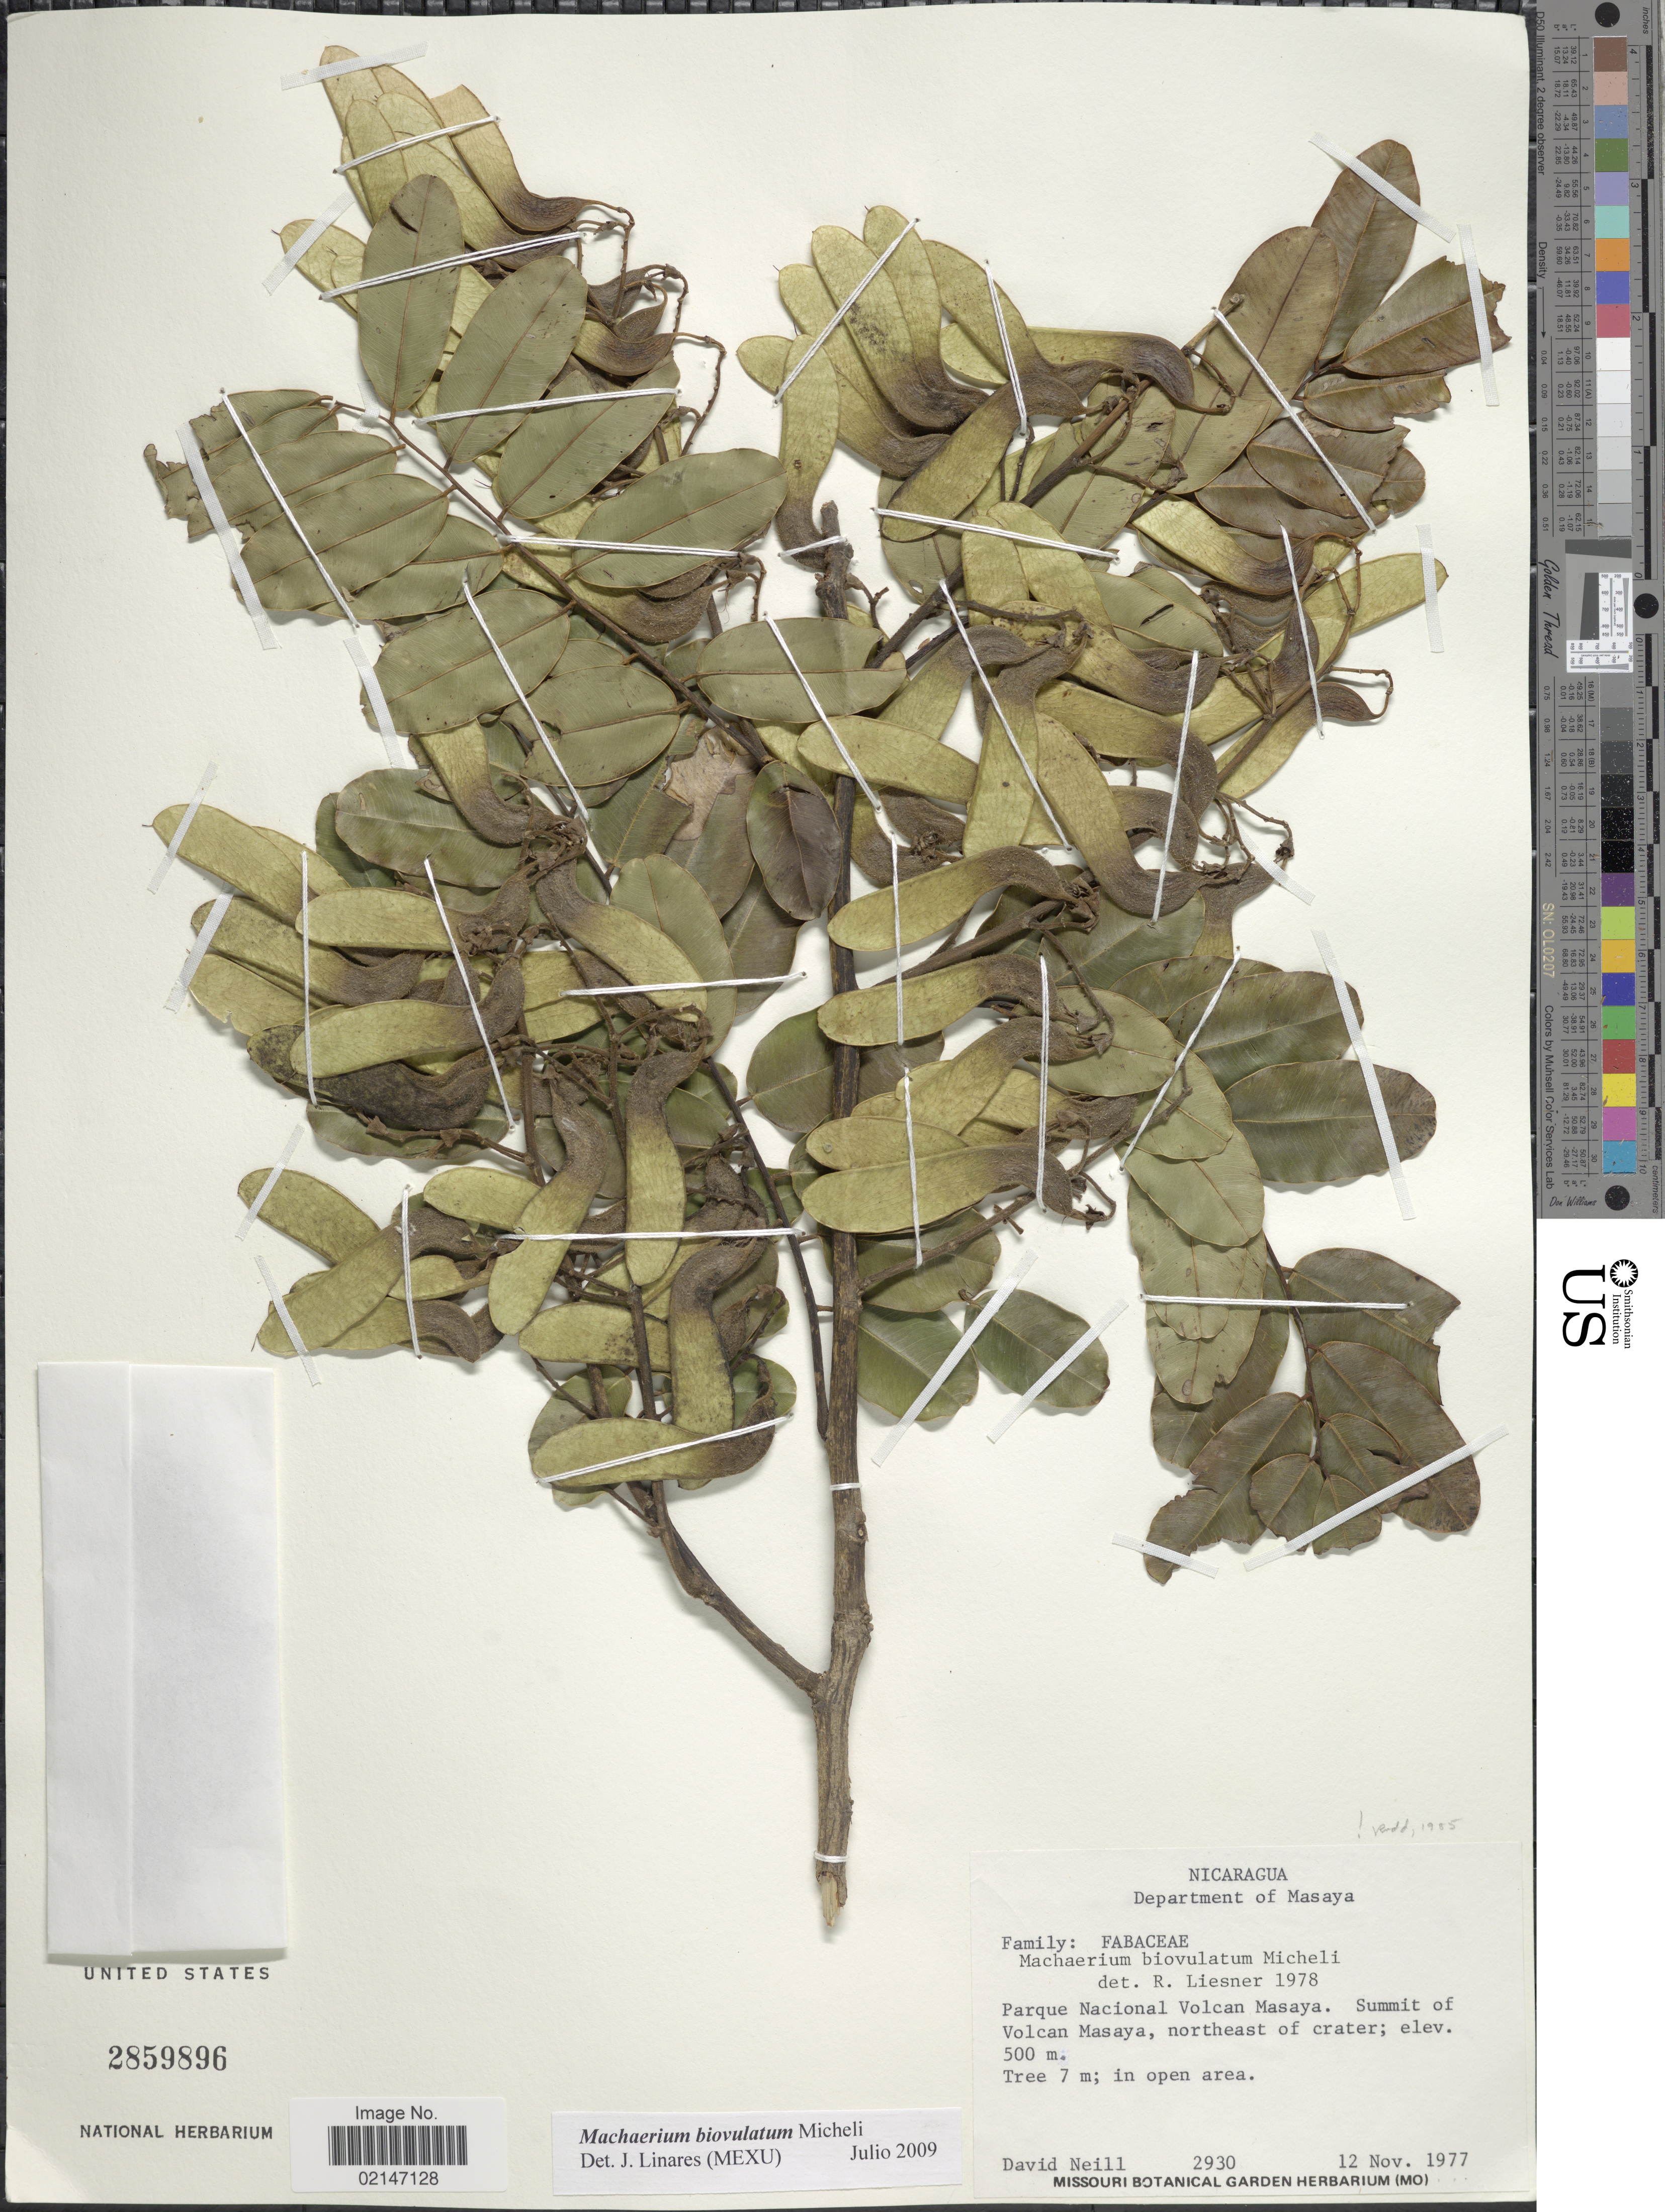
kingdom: Plantae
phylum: Tracheophyta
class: Magnoliopsida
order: Fabales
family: Fabaceae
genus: Machaerium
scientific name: Machaerium biovulatum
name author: Micheli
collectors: D. Neill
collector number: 2930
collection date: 1977-11-12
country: Nicaragua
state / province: Masaya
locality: Parque Nacional Volcan Masaya, summit of Volcan Masaya, northeast of crater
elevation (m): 500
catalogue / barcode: US 2859896